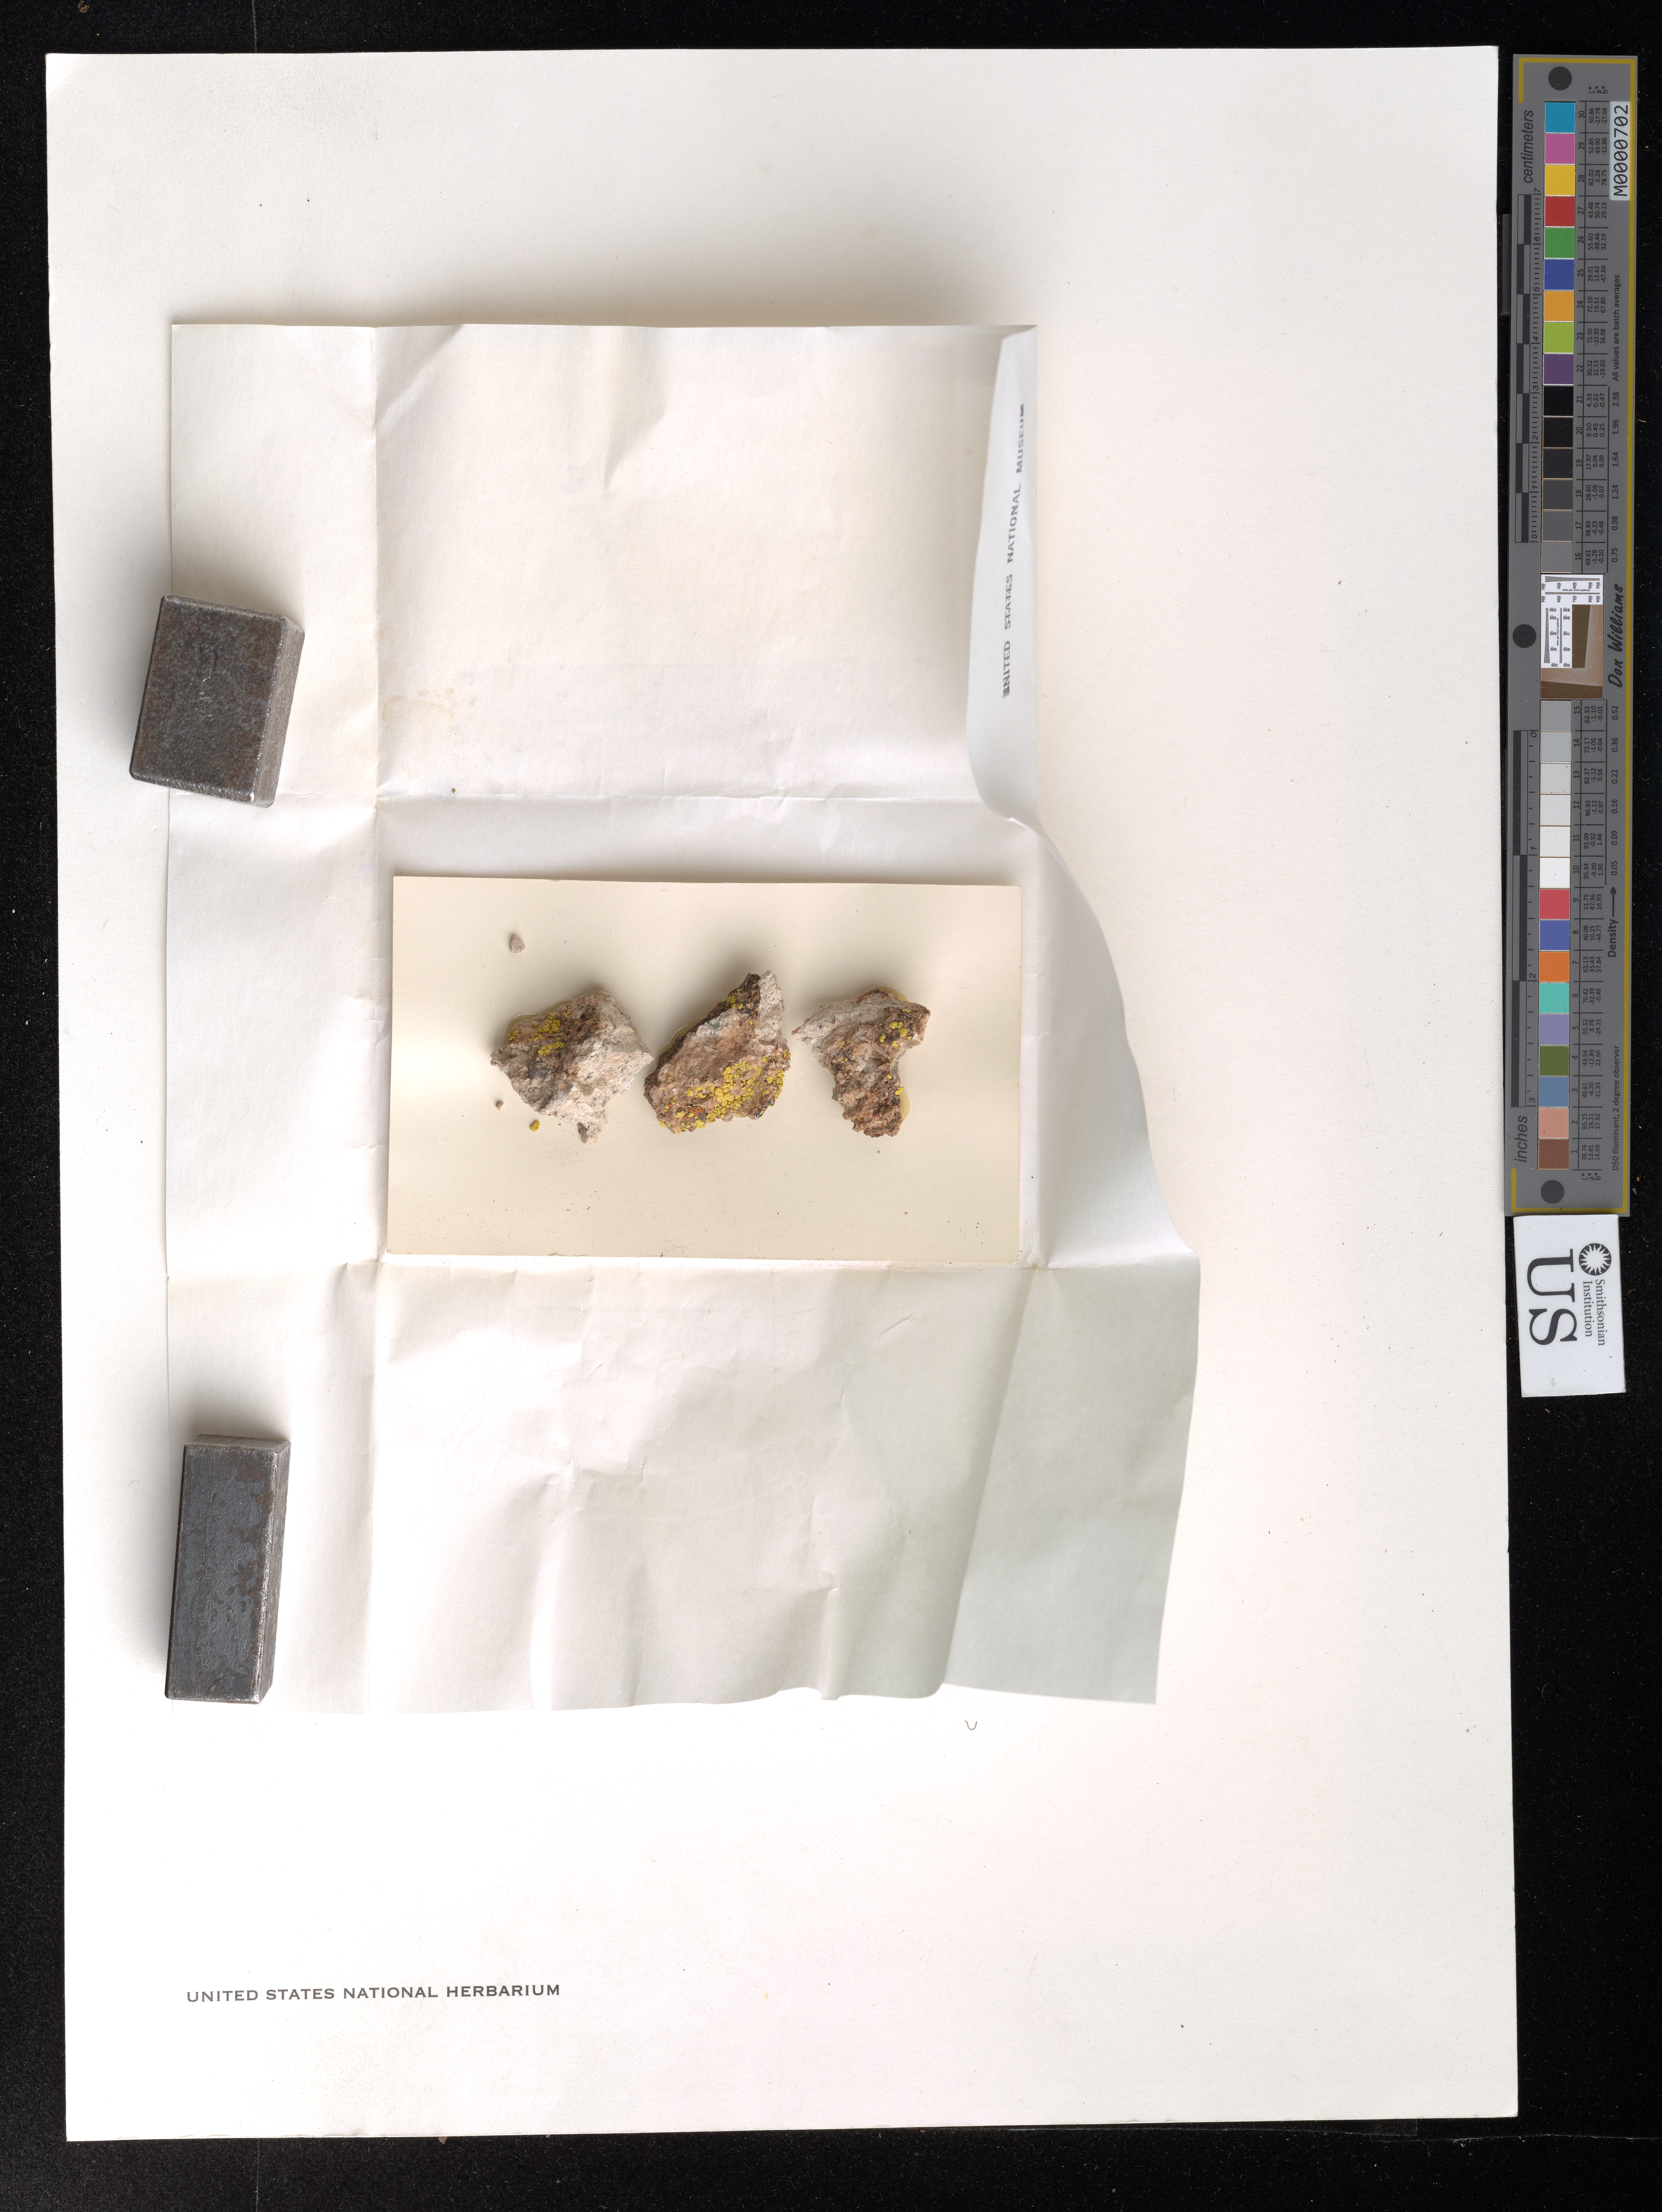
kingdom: Fungi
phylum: Ascomycota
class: Lecanoromycetes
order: Acarosporales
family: Acarosporaceae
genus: Acarospora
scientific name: Acarospora schleicheri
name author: (Ach.) A. Massal.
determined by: Lichen Identifications Updating Project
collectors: H. Sierk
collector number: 2315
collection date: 1964-07-20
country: United States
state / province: Arizona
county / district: Maricopa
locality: Saquaro lake